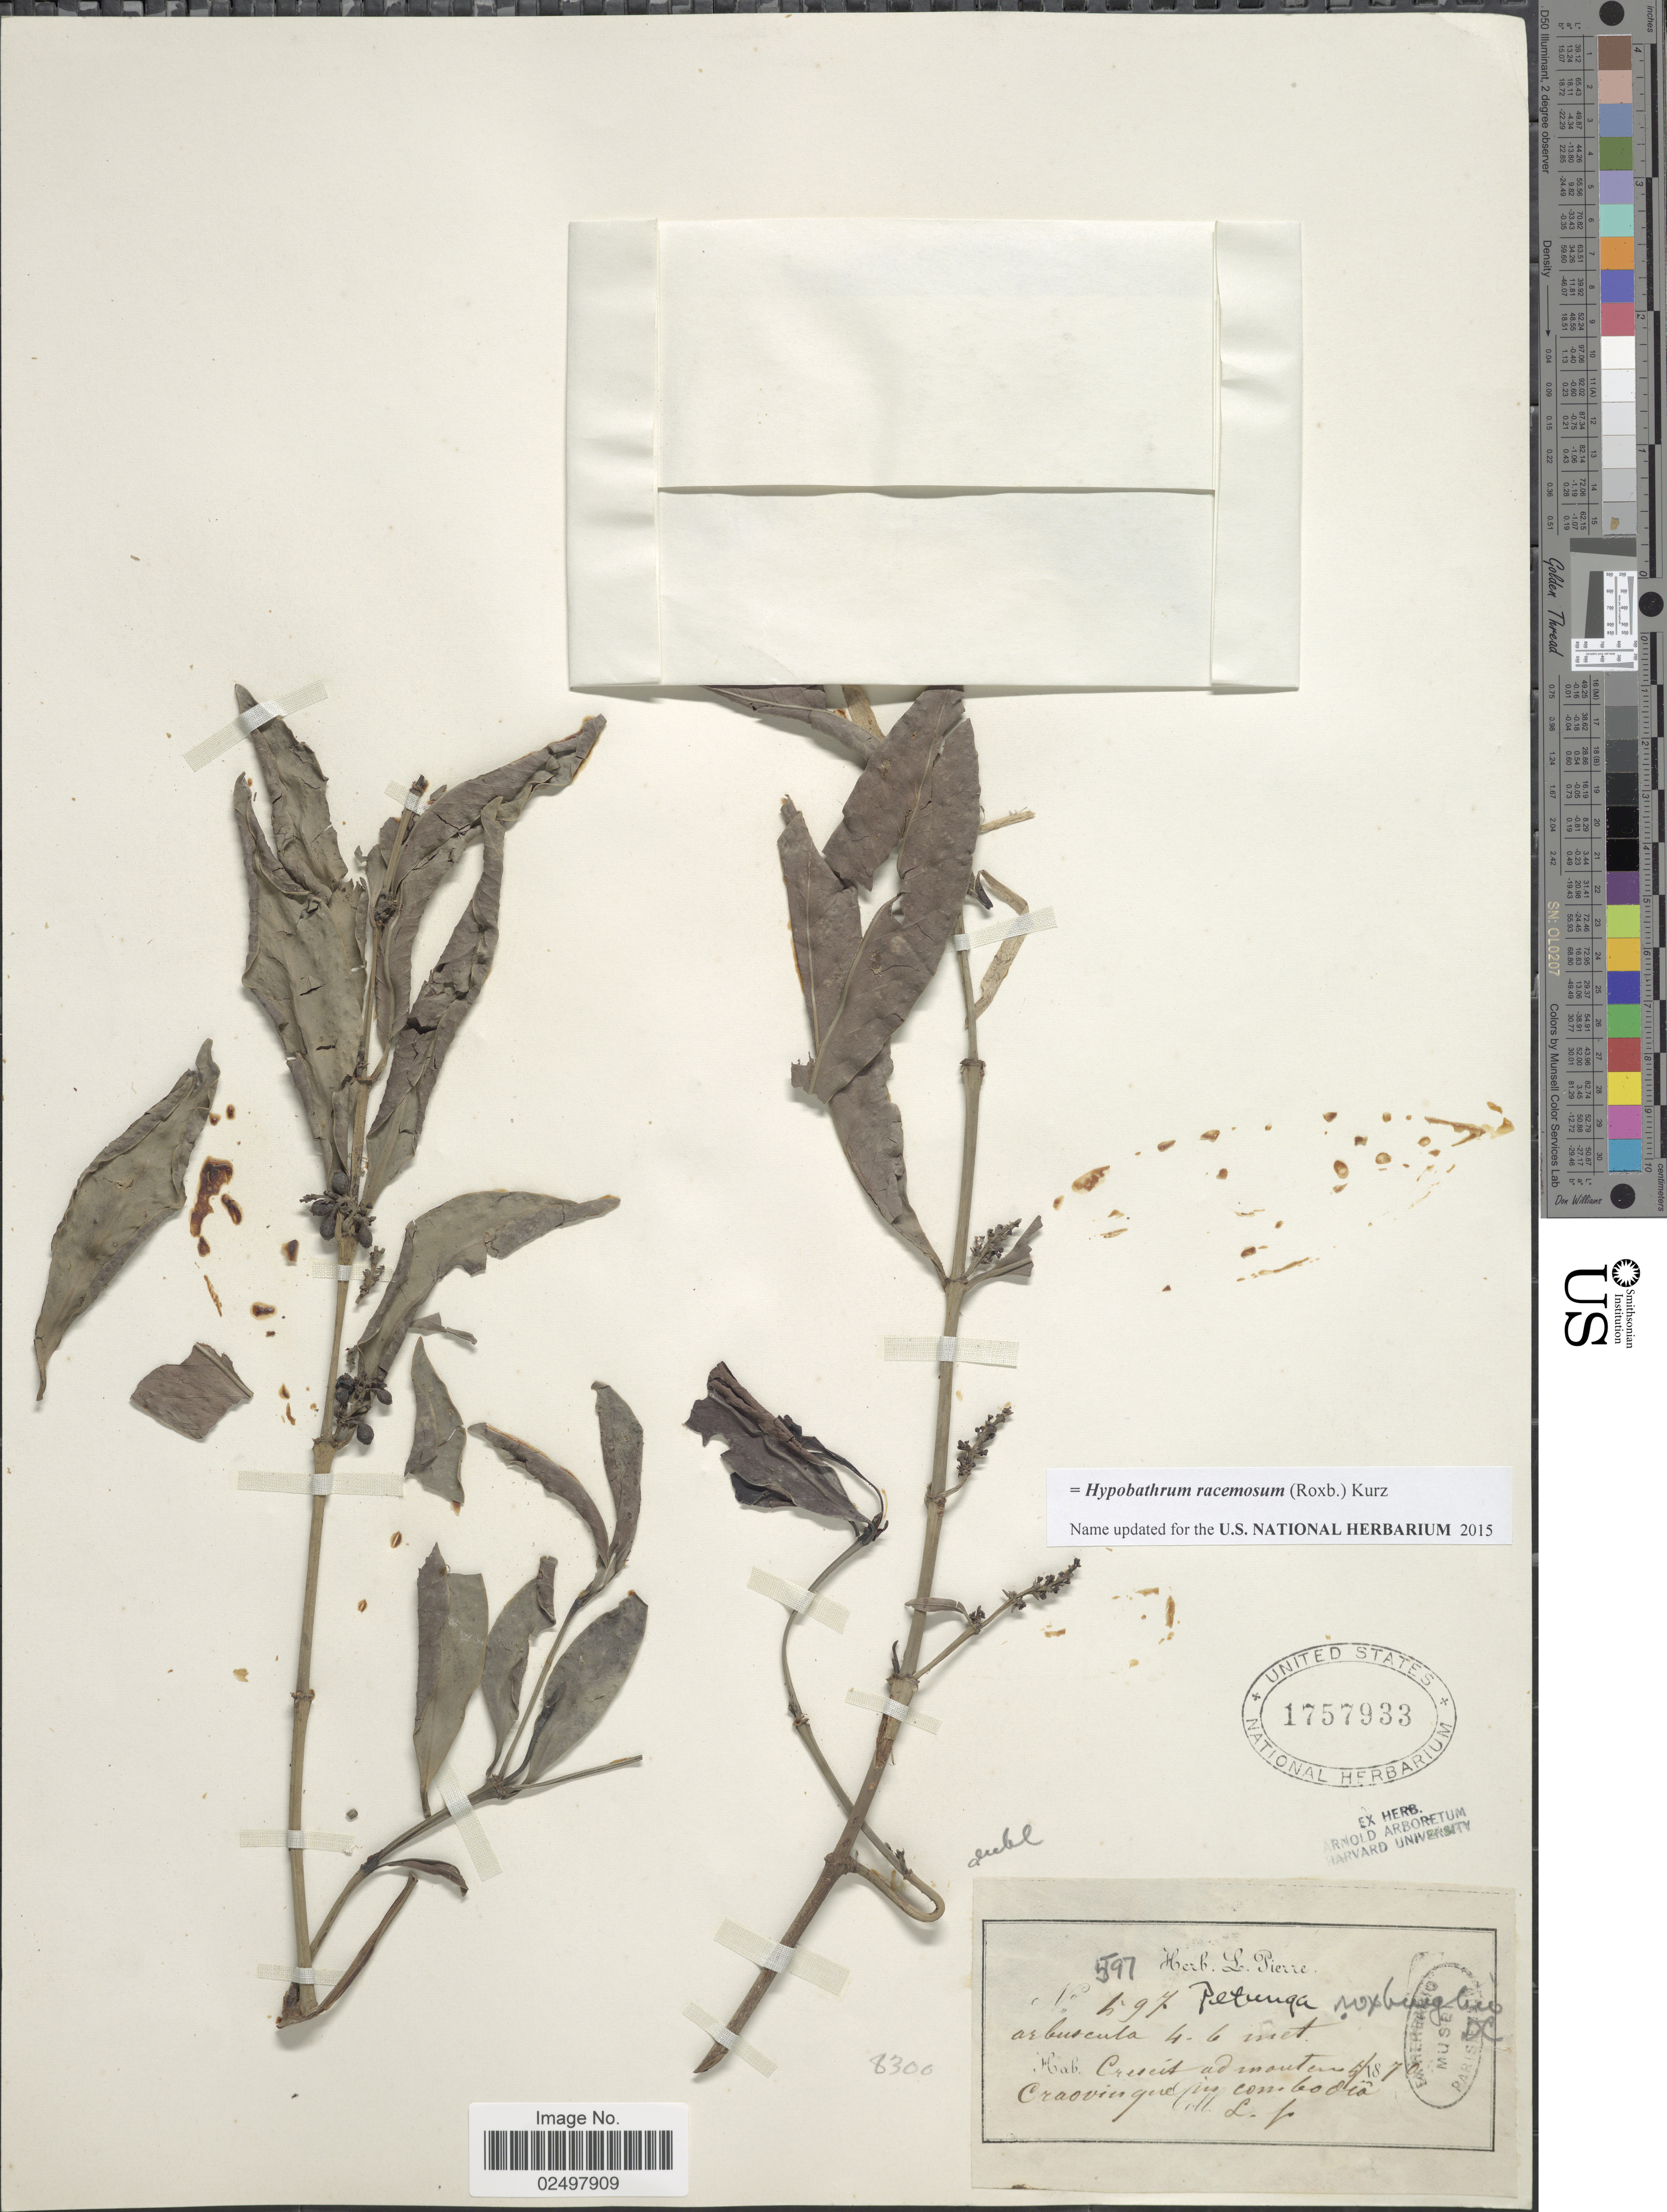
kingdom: Plantae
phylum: Tracheophyta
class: Magnoliopsida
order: Gentianales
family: Rubiaceae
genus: Hypobathrum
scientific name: Hypobathrum racemosum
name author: (Roxb.) Kurz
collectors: L. Pierre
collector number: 597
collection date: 1870-05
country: Cambodia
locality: Crescit ad montern Cravinquere in Cambodia [interpreted]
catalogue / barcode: US 1757933